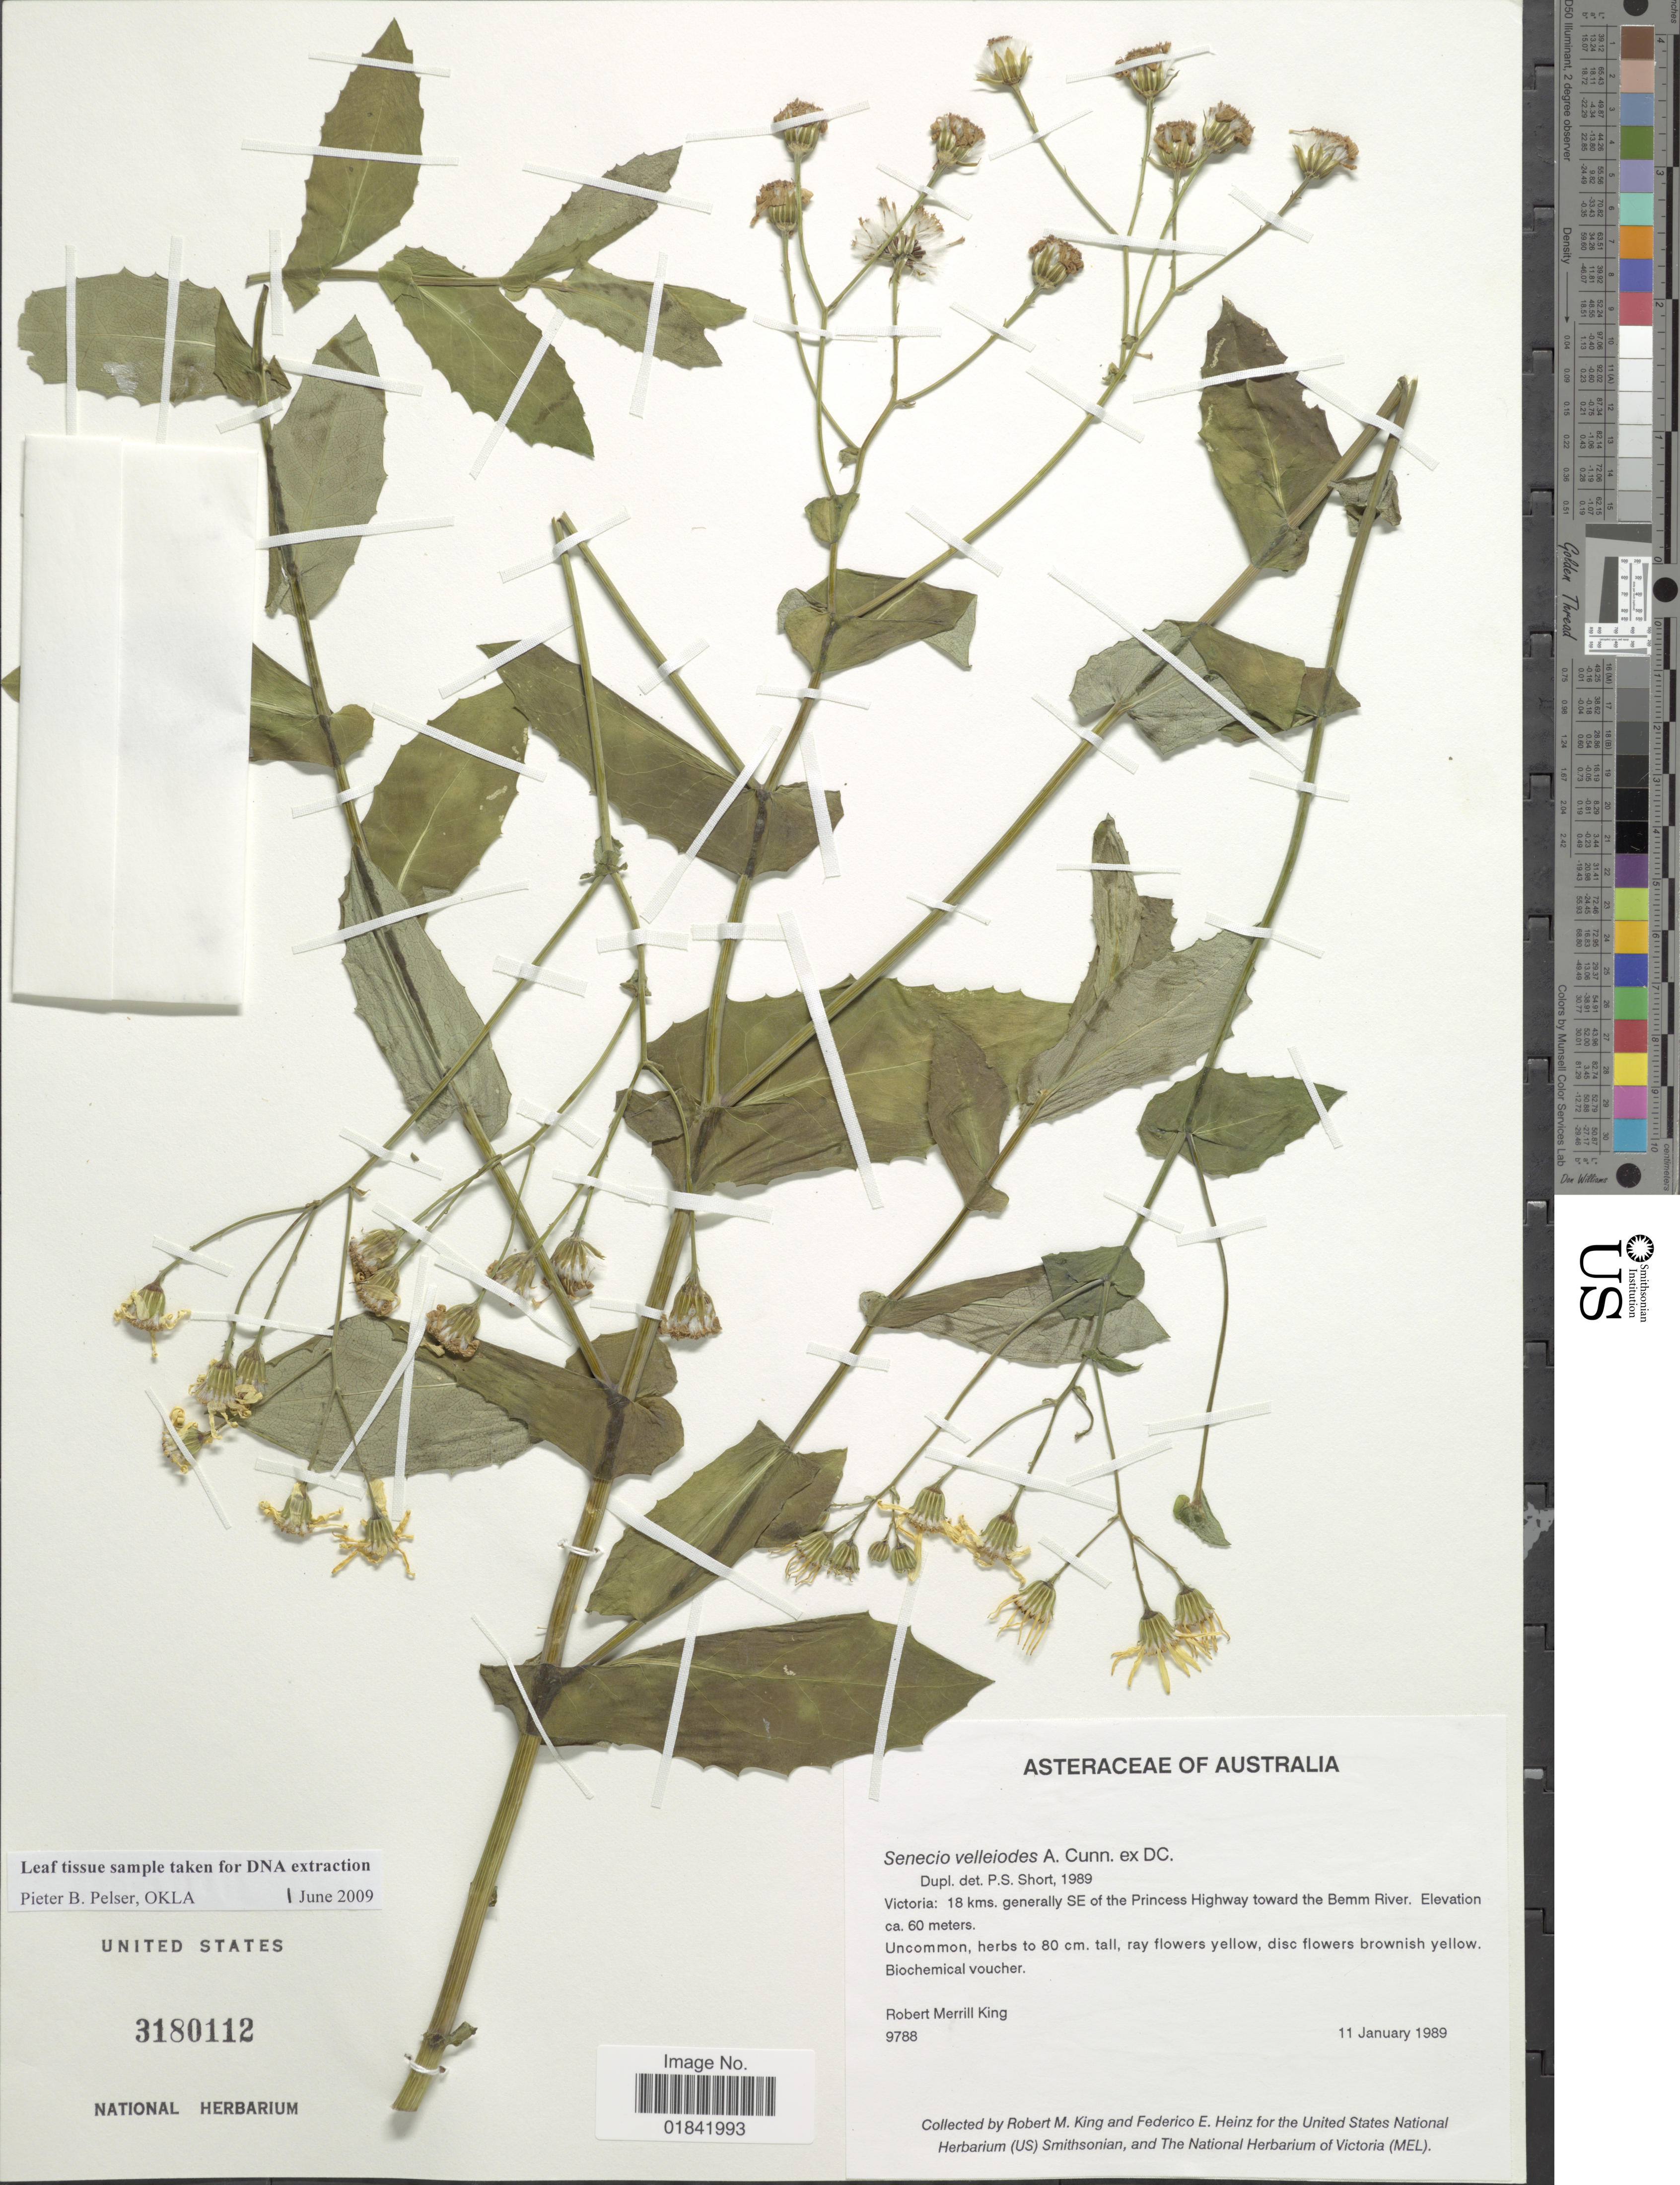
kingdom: Plantae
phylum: Tracheophyta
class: Magnoliopsida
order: Asterales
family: Asteraceae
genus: Senecio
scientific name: Senecio velleioides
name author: A. Cunn.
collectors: R. M. King & F. Heinz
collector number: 9788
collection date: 1989-01-11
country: Australia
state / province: Victoria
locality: Victoria, 18 kms. generally SE of the Princess Highway toward the Bemm River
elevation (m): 60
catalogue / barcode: US 3180112